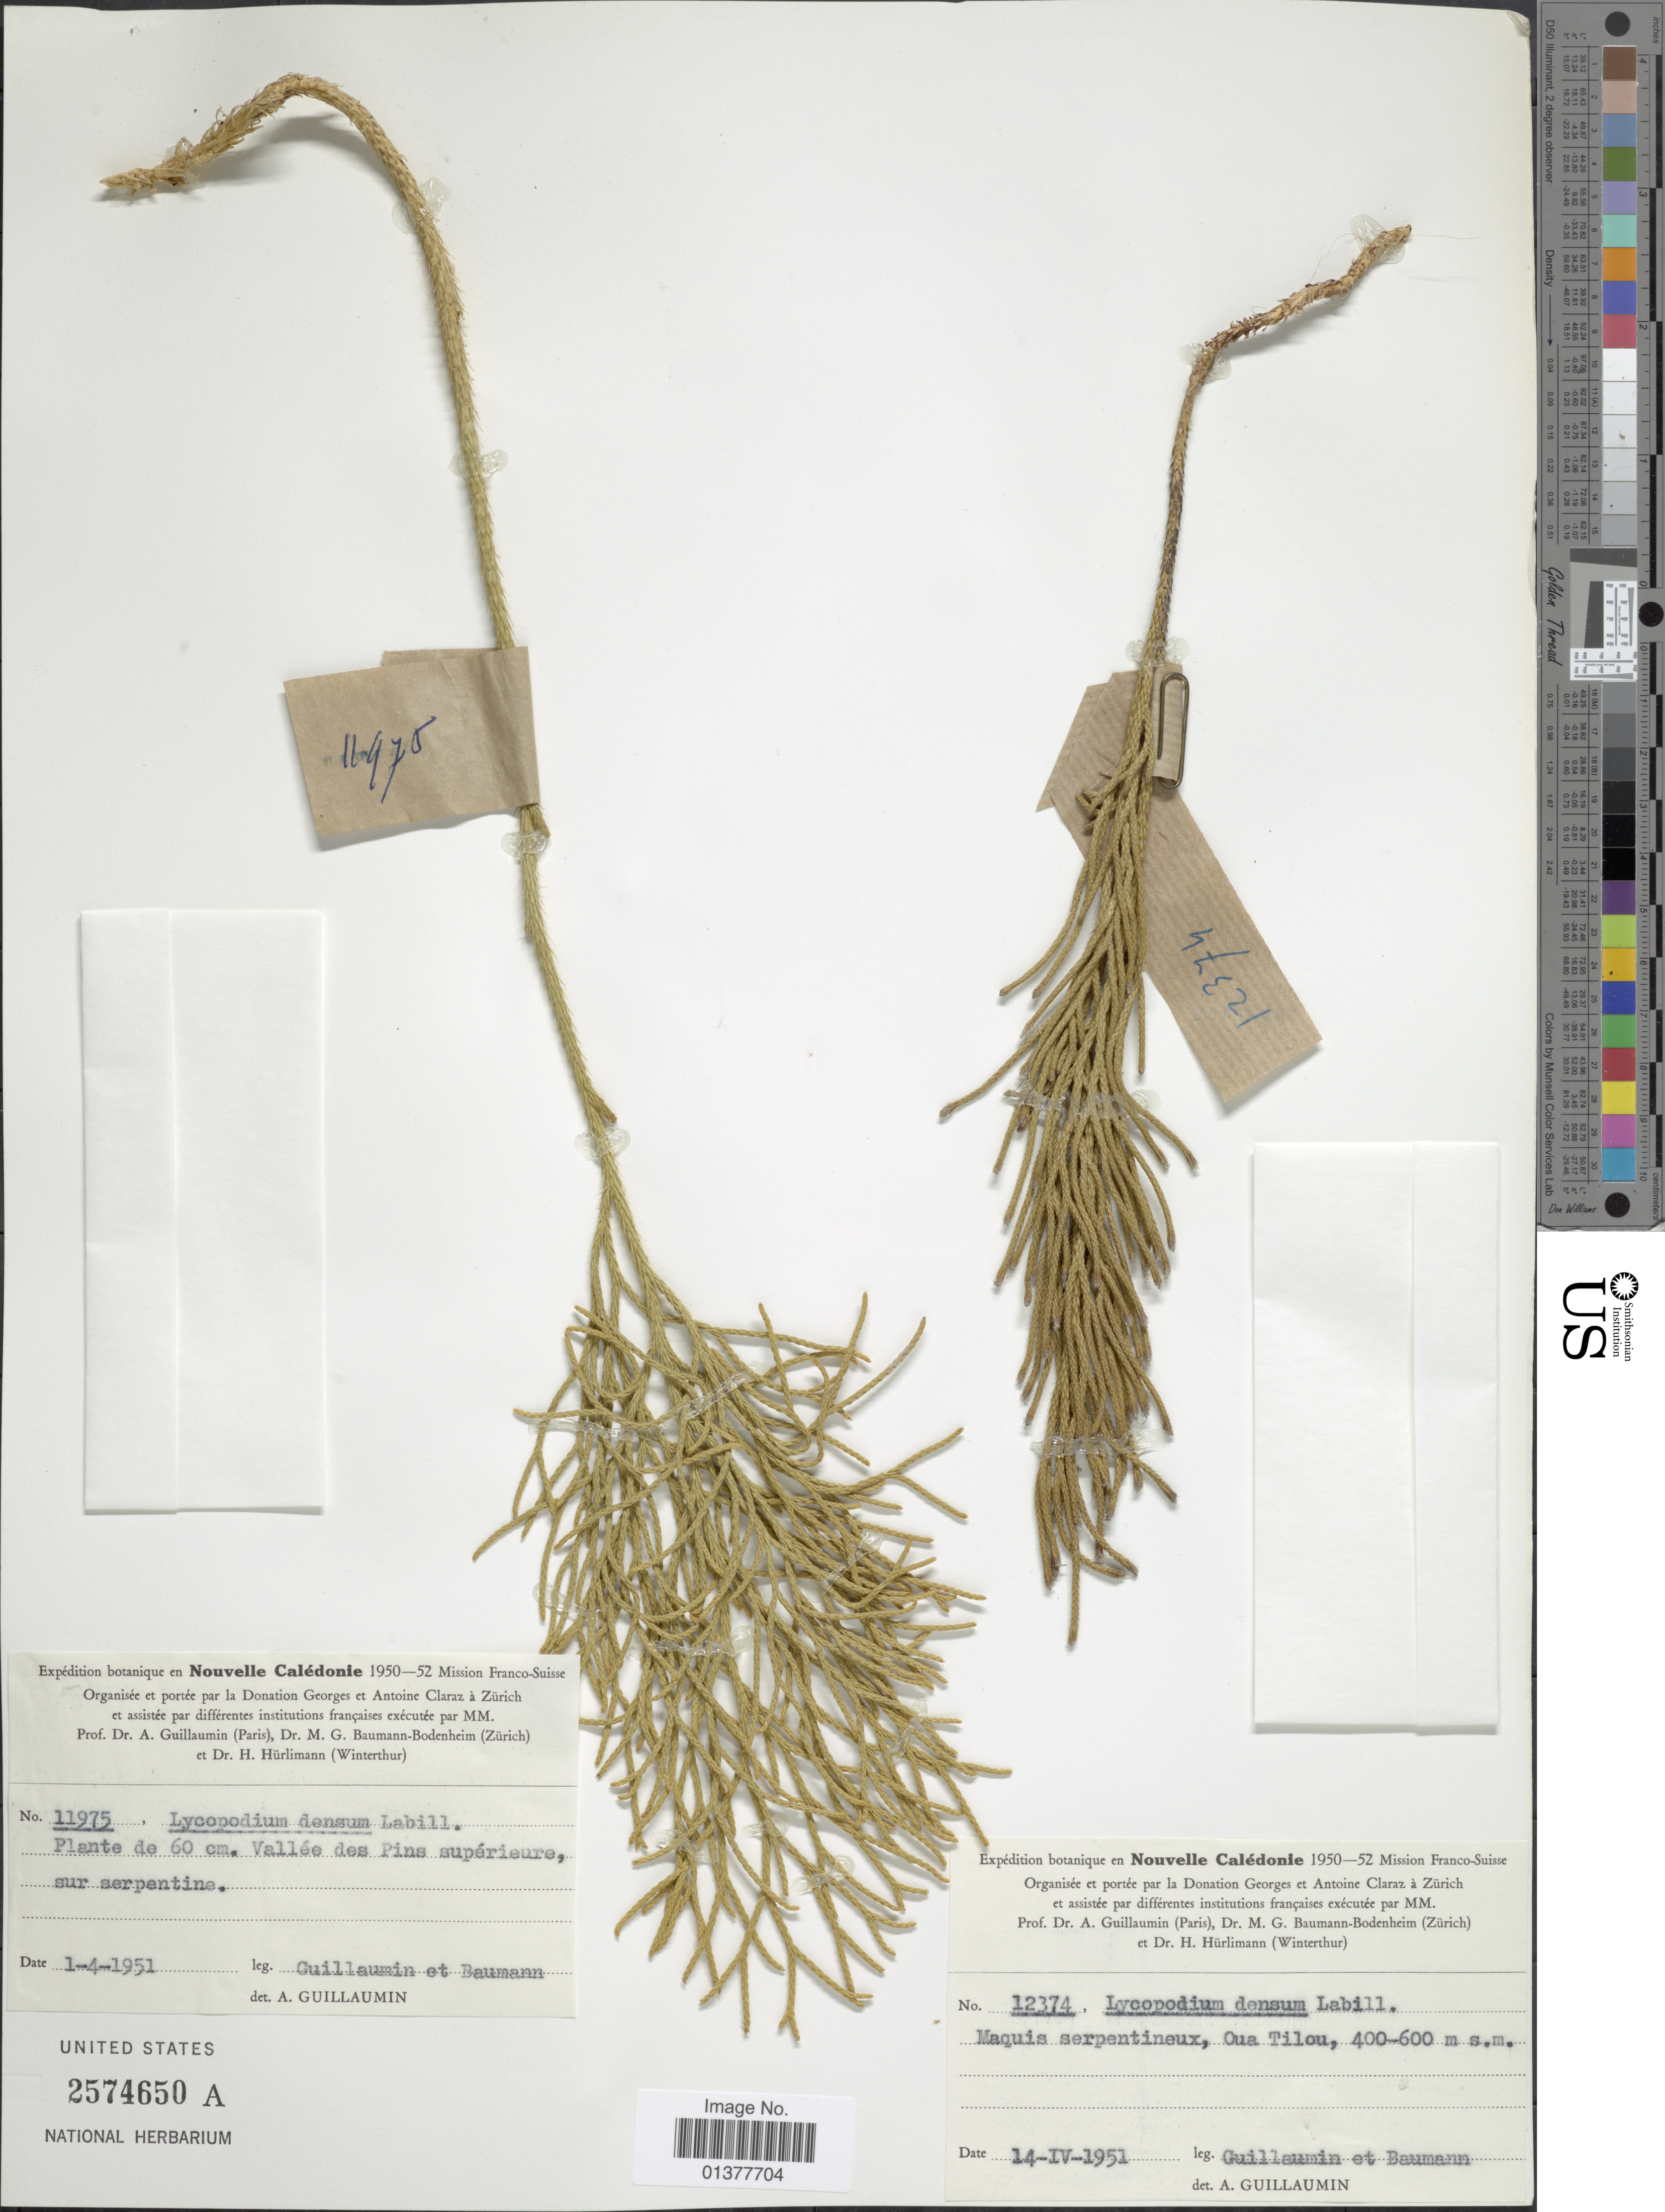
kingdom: Plantae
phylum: Tracheophyta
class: Lycopodiopsida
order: Lycopodiales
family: Lycopodiaceae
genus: Pseudolycopodium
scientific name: Pseudolycopodium densum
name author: (Rothm.) Holub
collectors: A. Guillaumin & M. G. Baumann-Bodenheim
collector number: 11975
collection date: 1951-04-01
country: New Caledonia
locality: Vallée des Pins superieure, sur serpentine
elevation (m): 400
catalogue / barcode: US 2574650A